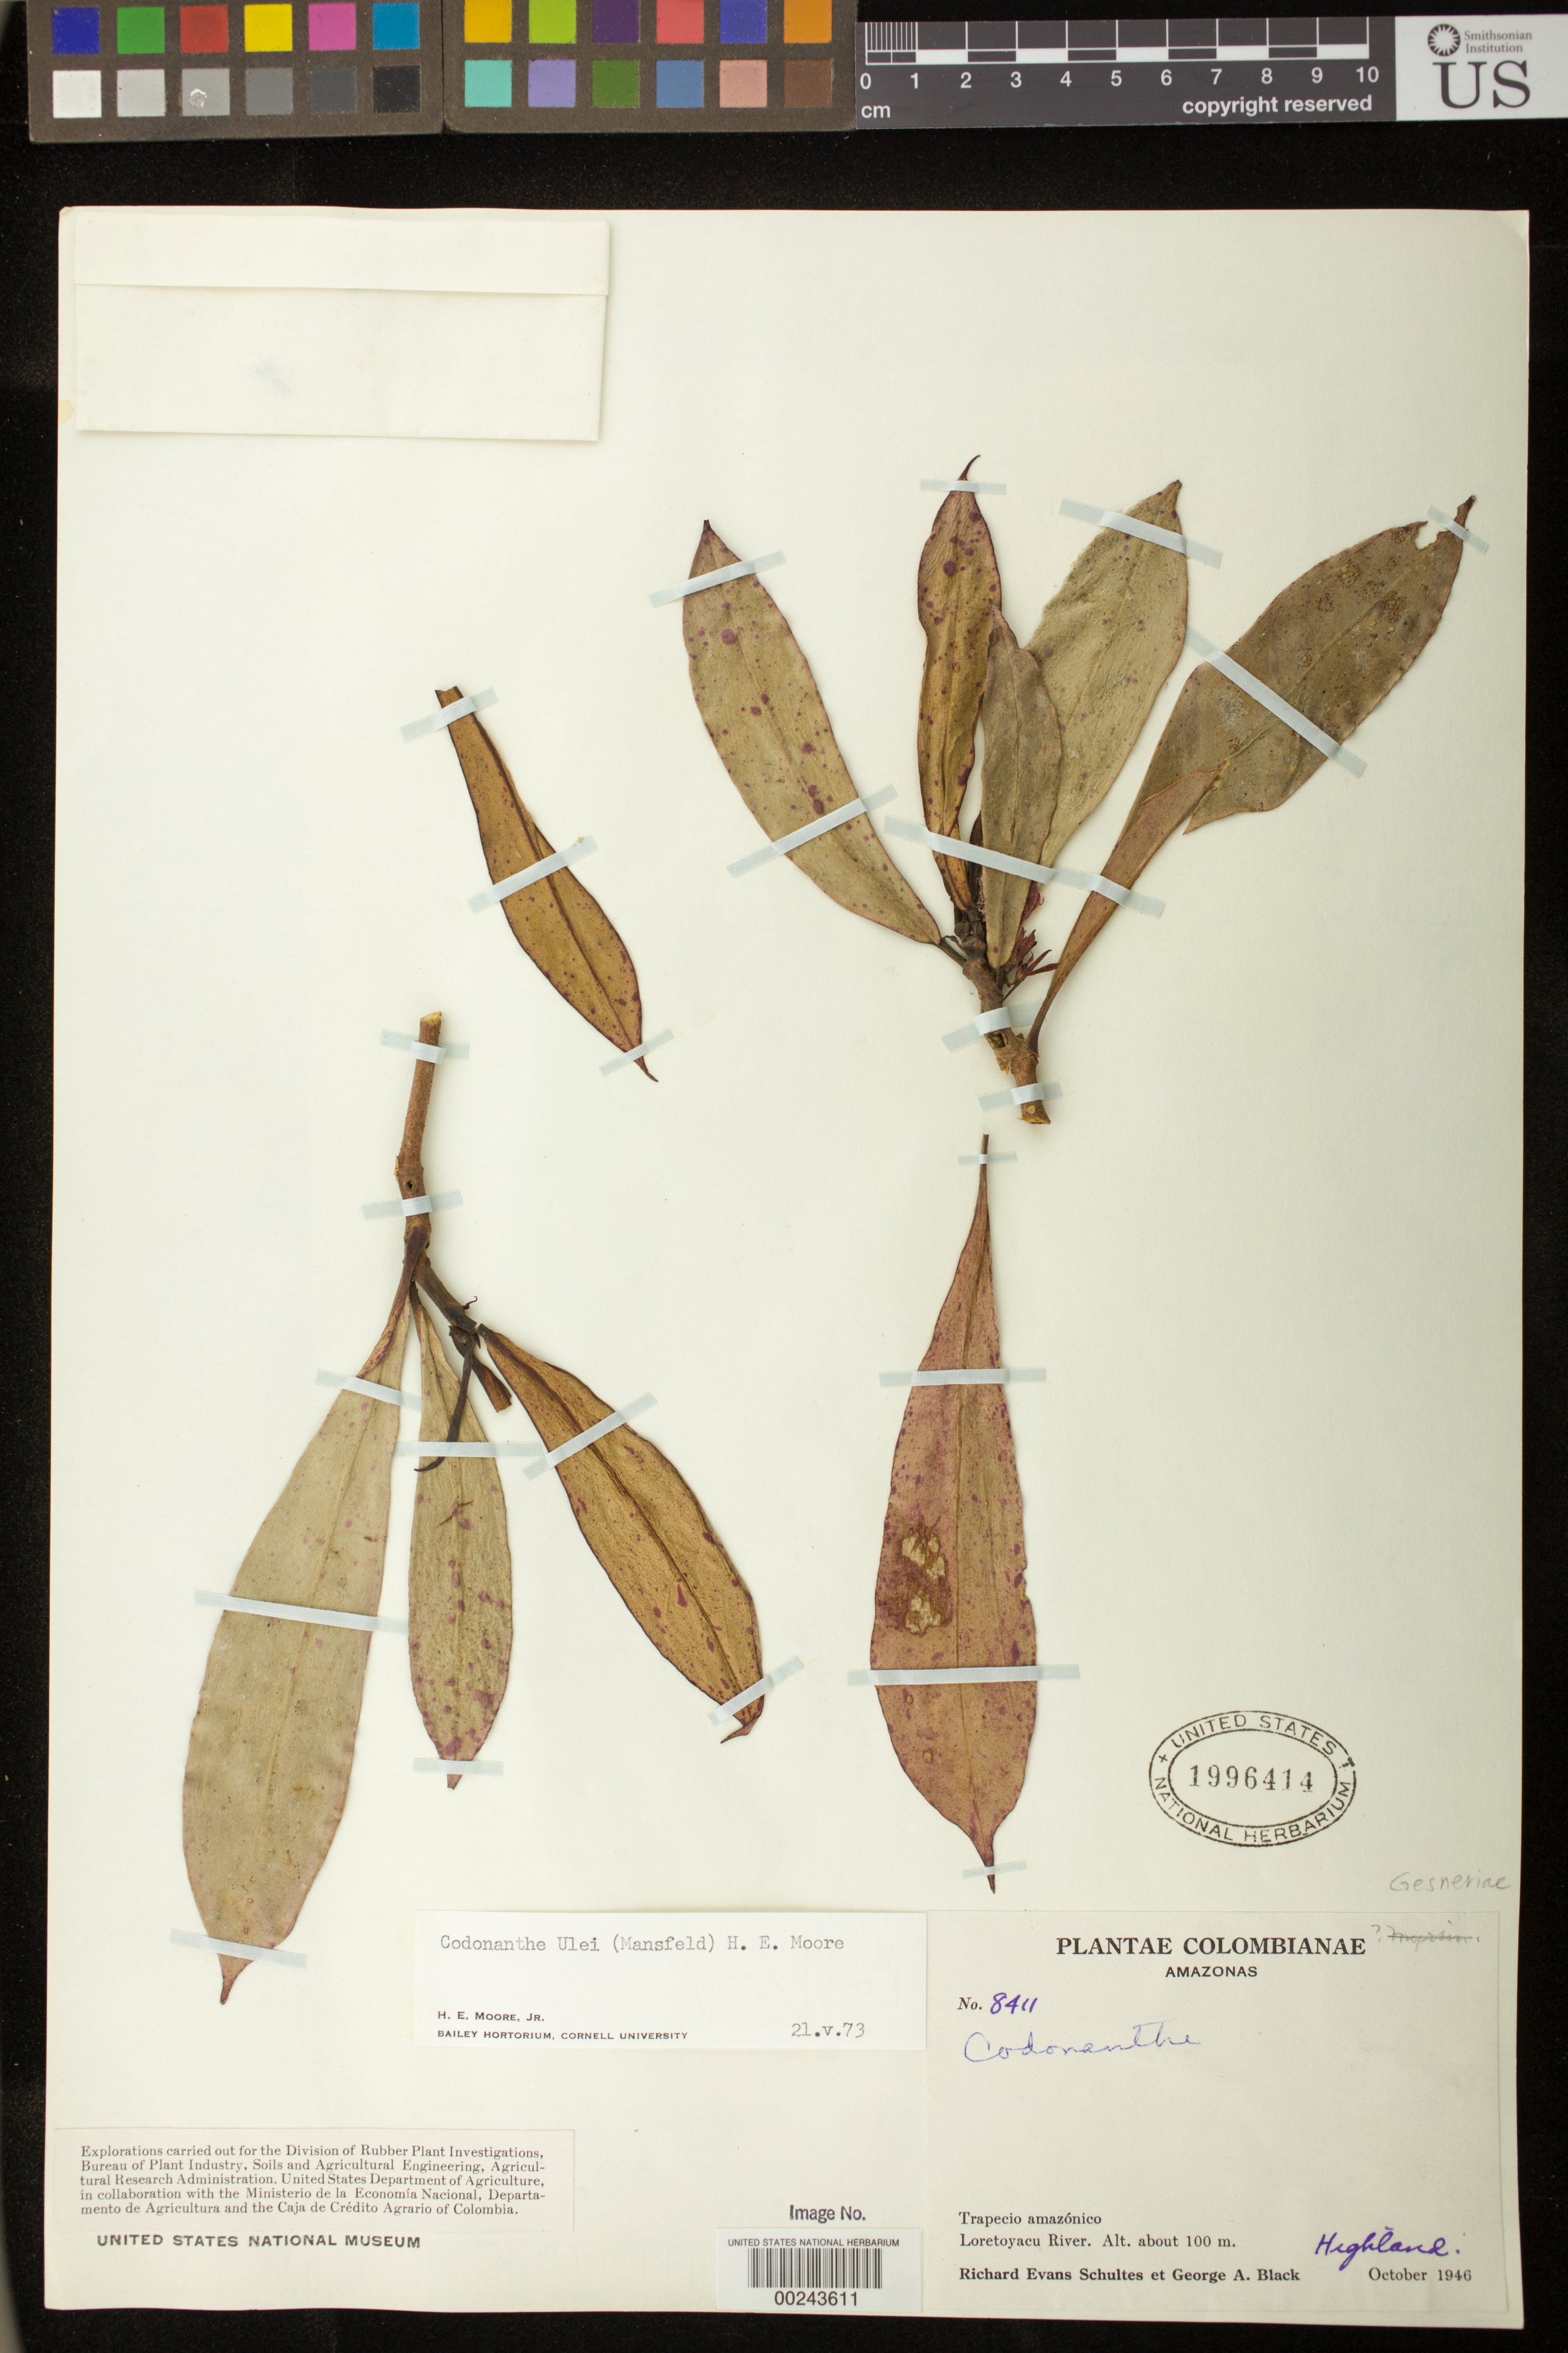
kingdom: Plantae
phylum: Tracheophyta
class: Magnoliopsida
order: Lamiales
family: Gesneriaceae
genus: Codonanthopsis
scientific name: Codonanthopsis ulei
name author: Mansf.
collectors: R. E. Schultes & G. A. Black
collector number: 8411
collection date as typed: Oct 1946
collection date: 1946-10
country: Colombia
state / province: Amazônas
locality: Trapecio Amazónico, Loretoyacu River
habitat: Highland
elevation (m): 100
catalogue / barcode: US 1996414